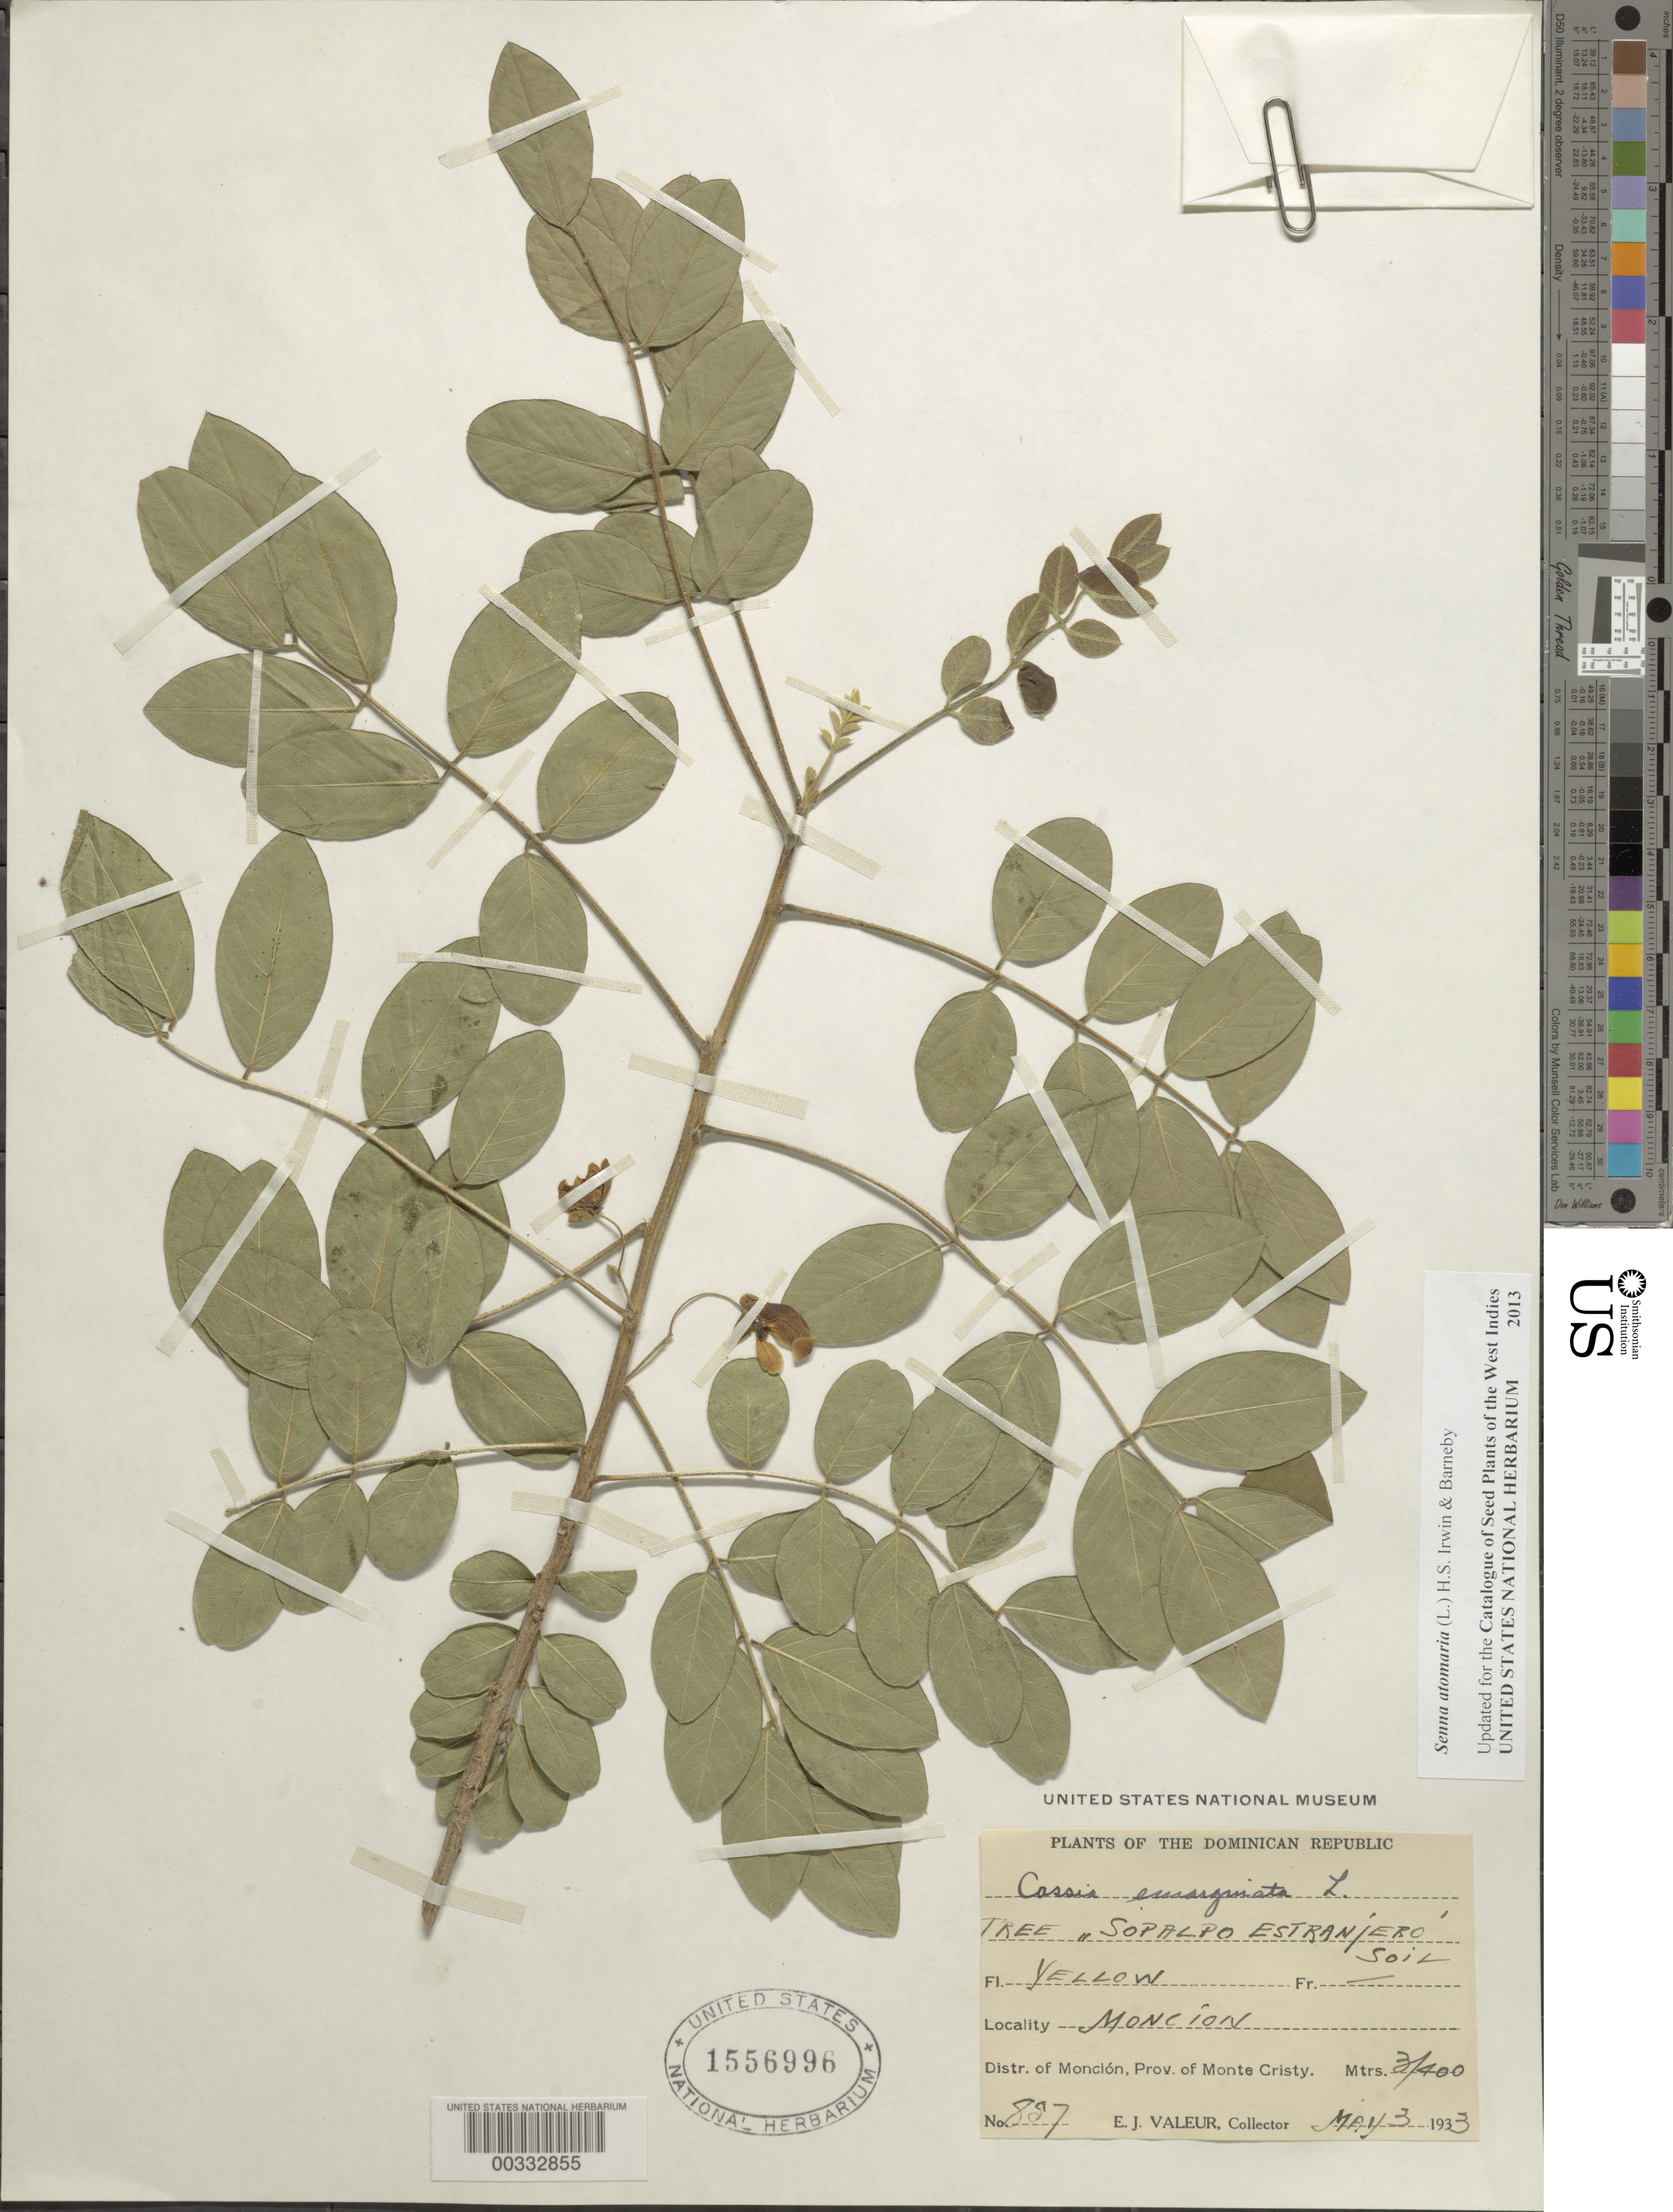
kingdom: Plantae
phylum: Tracheophyta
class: Magnoliopsida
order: Fabales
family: Fabaceae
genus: Senna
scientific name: Senna atomaria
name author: (L.) H.S. Irwin & Barneby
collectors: E. Valeur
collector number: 857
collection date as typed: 03 May 1933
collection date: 1933-05-03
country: Dominican Republic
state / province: Monte Cristi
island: Hispaniola Island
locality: Moncion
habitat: On soil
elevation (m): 300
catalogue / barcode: US 1556996